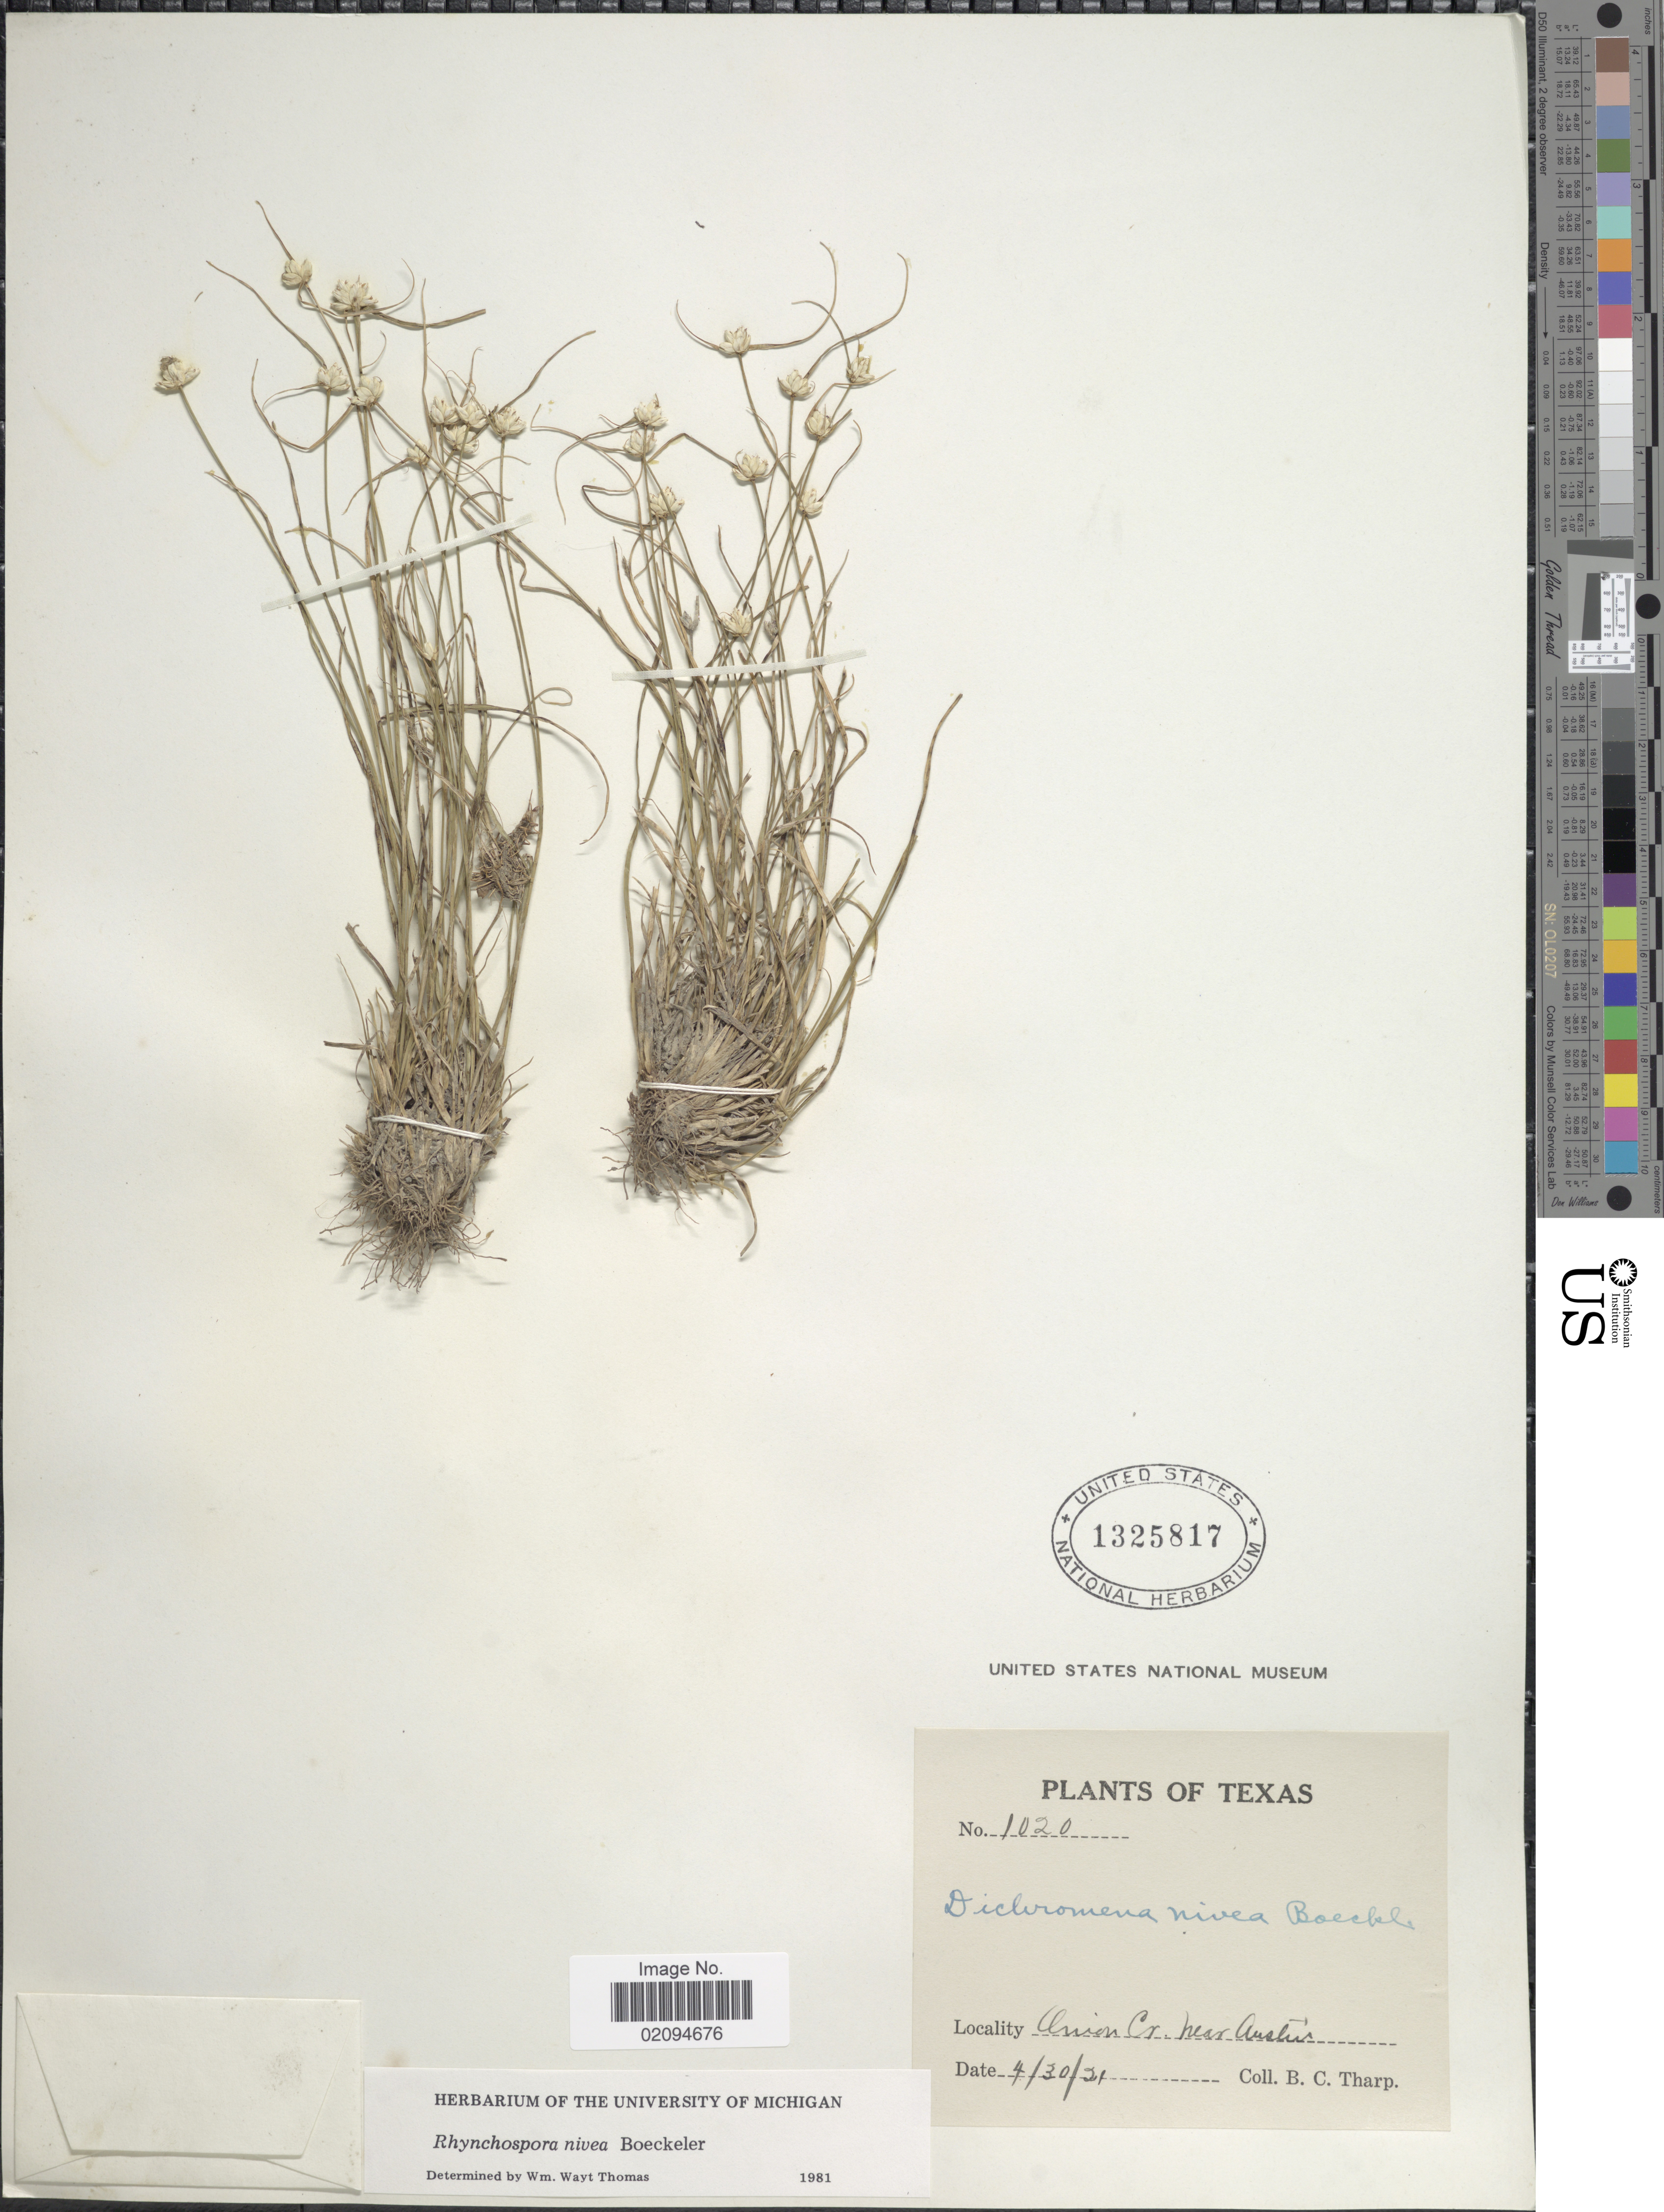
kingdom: Plantae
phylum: Tracheophyta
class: Liliopsida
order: Poales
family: Cyperaceae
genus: Rhynchospora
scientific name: Rhynchospora nivea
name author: Boeckeler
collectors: B. C. Tharp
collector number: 1020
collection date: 1921-04-30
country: United States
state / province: Texas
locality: Onion Co. near Austin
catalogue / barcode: US 1325817